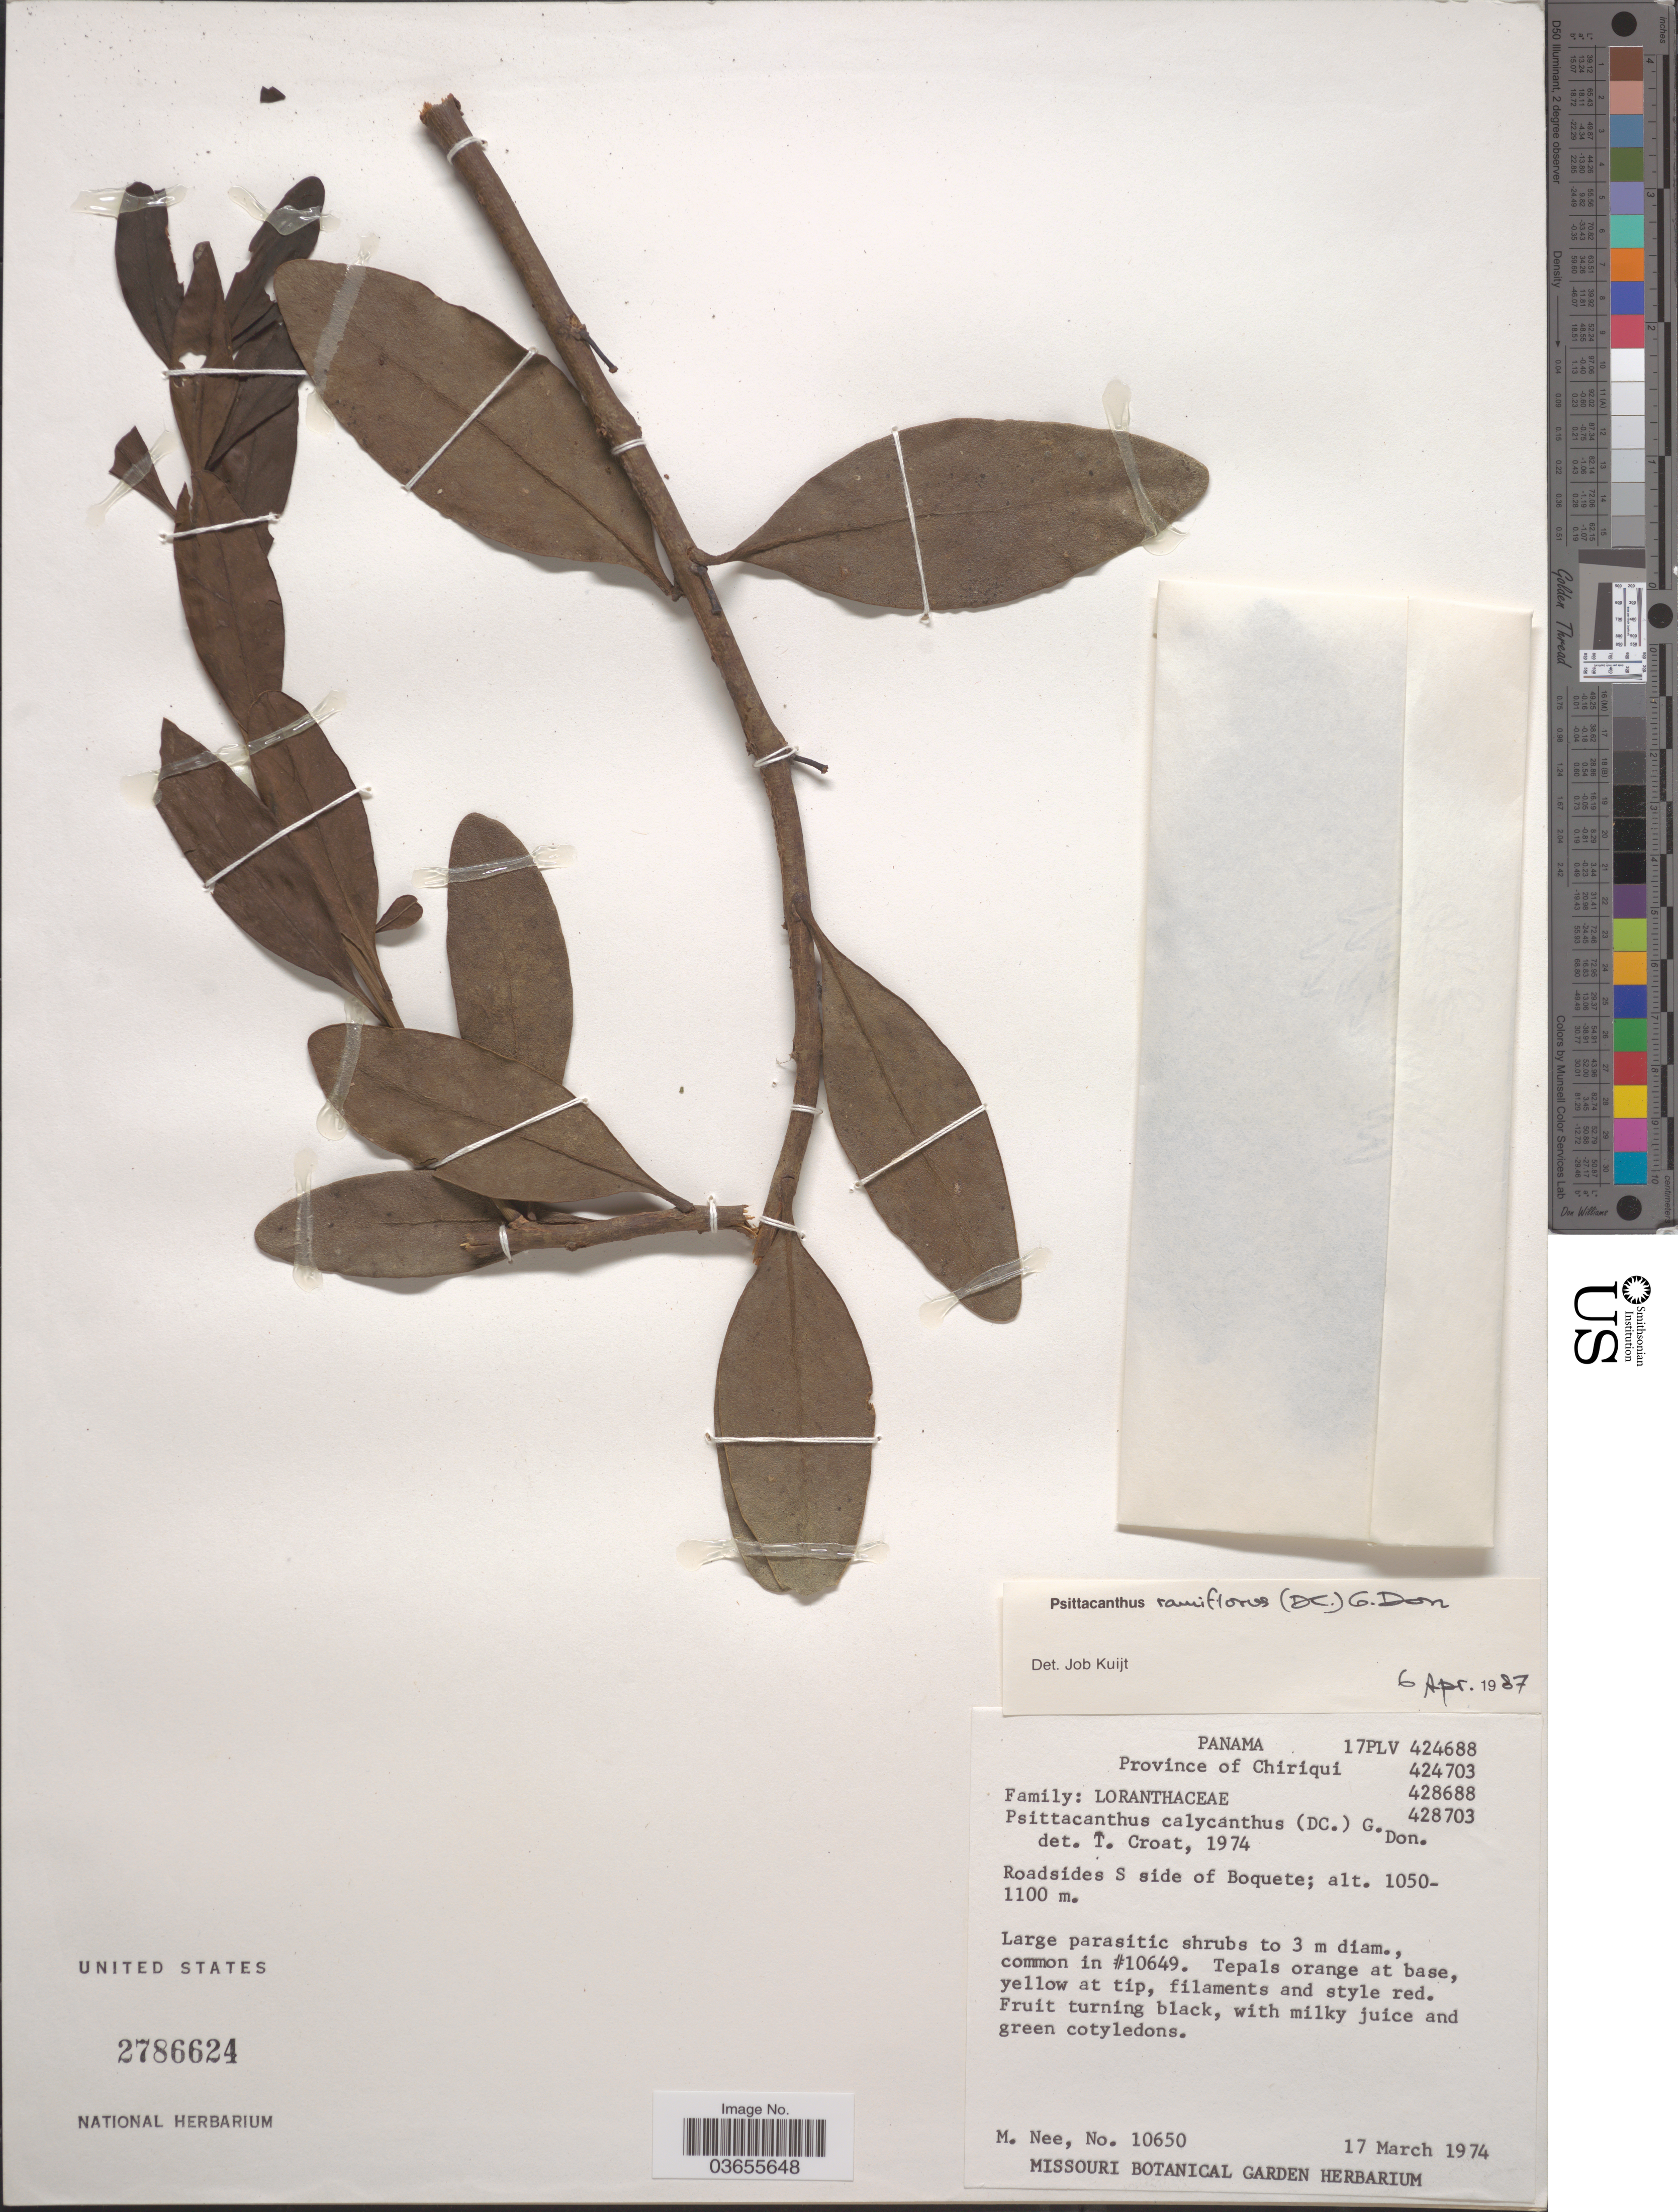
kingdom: Plantae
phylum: Tracheophyta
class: Magnoliopsida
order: Santalales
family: Loranthaceae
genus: Psittacanthus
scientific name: Psittacanthus ramiflorus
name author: (Moc. & Sessé ex DC.) G. Don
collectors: M. Nee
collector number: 10650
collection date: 1974-03-17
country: Panama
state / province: Chiriqui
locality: Roadsides S side of Boquete.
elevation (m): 1050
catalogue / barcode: US 2786624